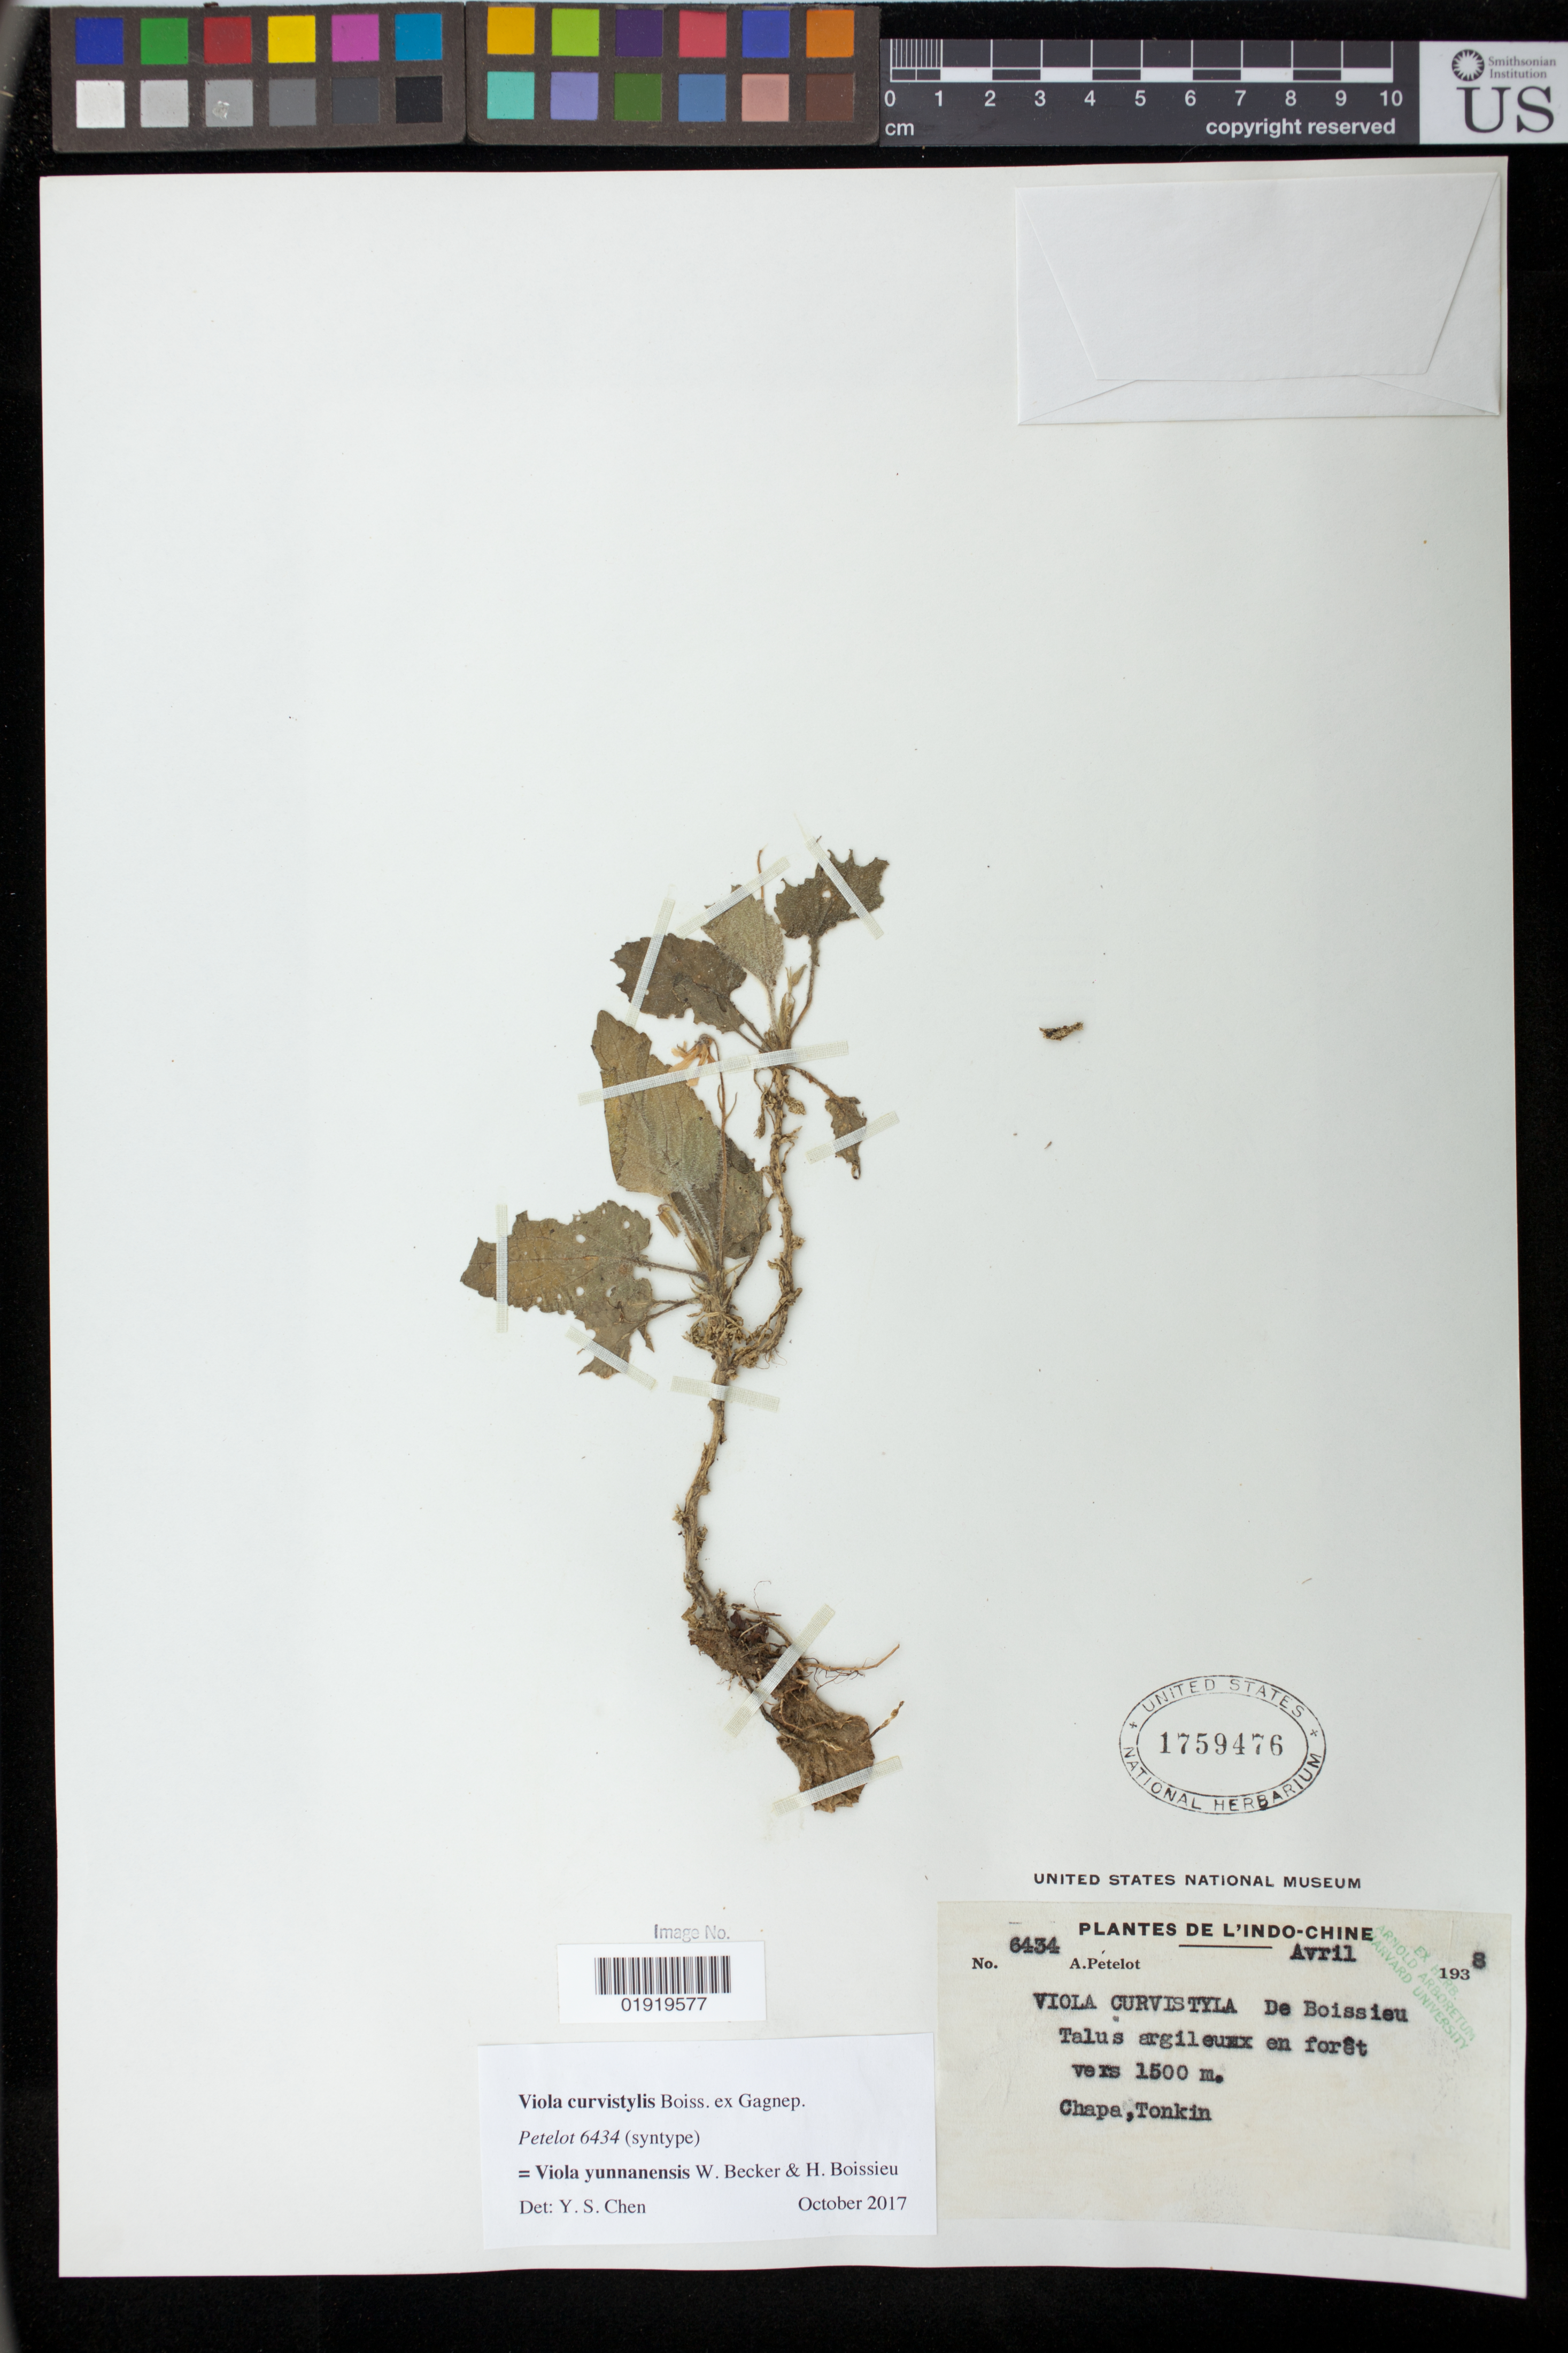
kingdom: Plantae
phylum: Tracheophyta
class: Magnoliopsida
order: Malpighiales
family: Violaceae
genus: Viola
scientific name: Viola curvistylis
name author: Boiss. ex Gagnep.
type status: Syntype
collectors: A. Petelot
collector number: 6434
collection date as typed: Apr 1938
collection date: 1938-04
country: Vietnam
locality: Chapa, Tonkin.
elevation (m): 1500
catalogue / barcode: US 1759476